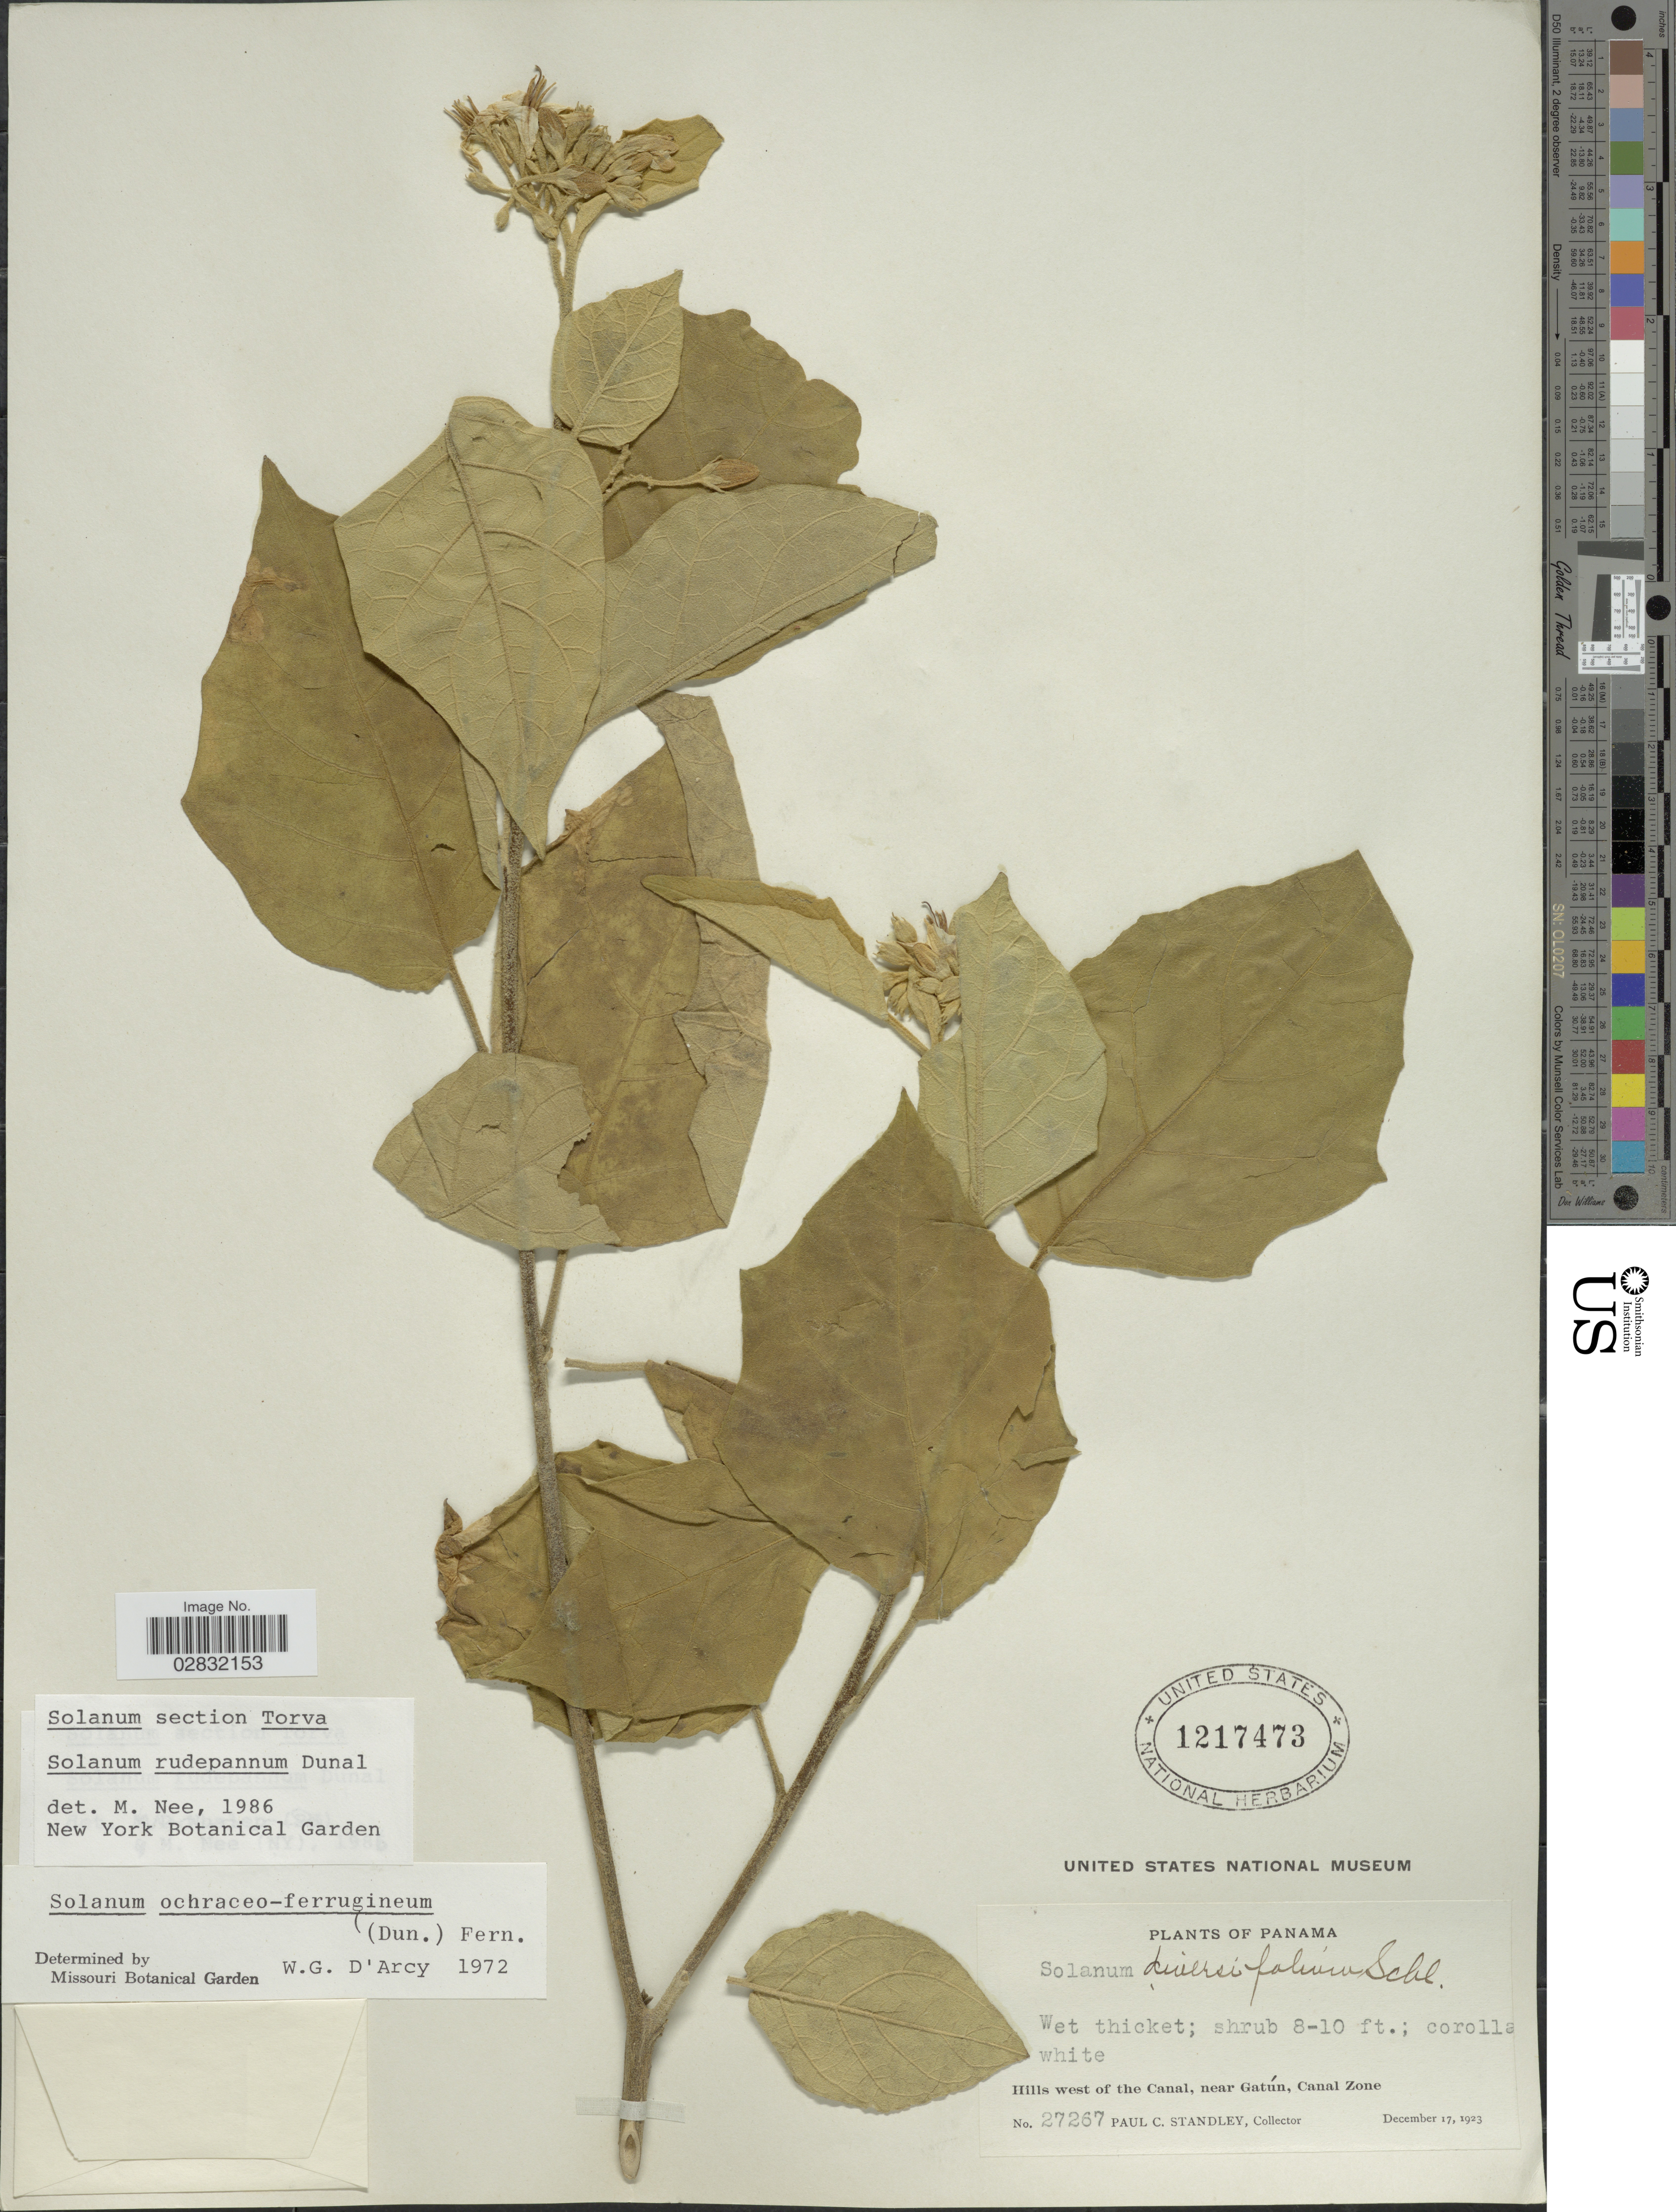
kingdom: Plantae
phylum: Tracheophyta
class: Magnoliopsida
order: Solanales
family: Solanaceae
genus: Solanum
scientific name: Solanum rudepannum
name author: Dunal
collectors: P. C. Standley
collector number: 27267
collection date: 1923-12-17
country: Panama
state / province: Colón / Panamá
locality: Hills west of the Canal, near Gatún, Canal Zone.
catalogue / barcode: US 1217473